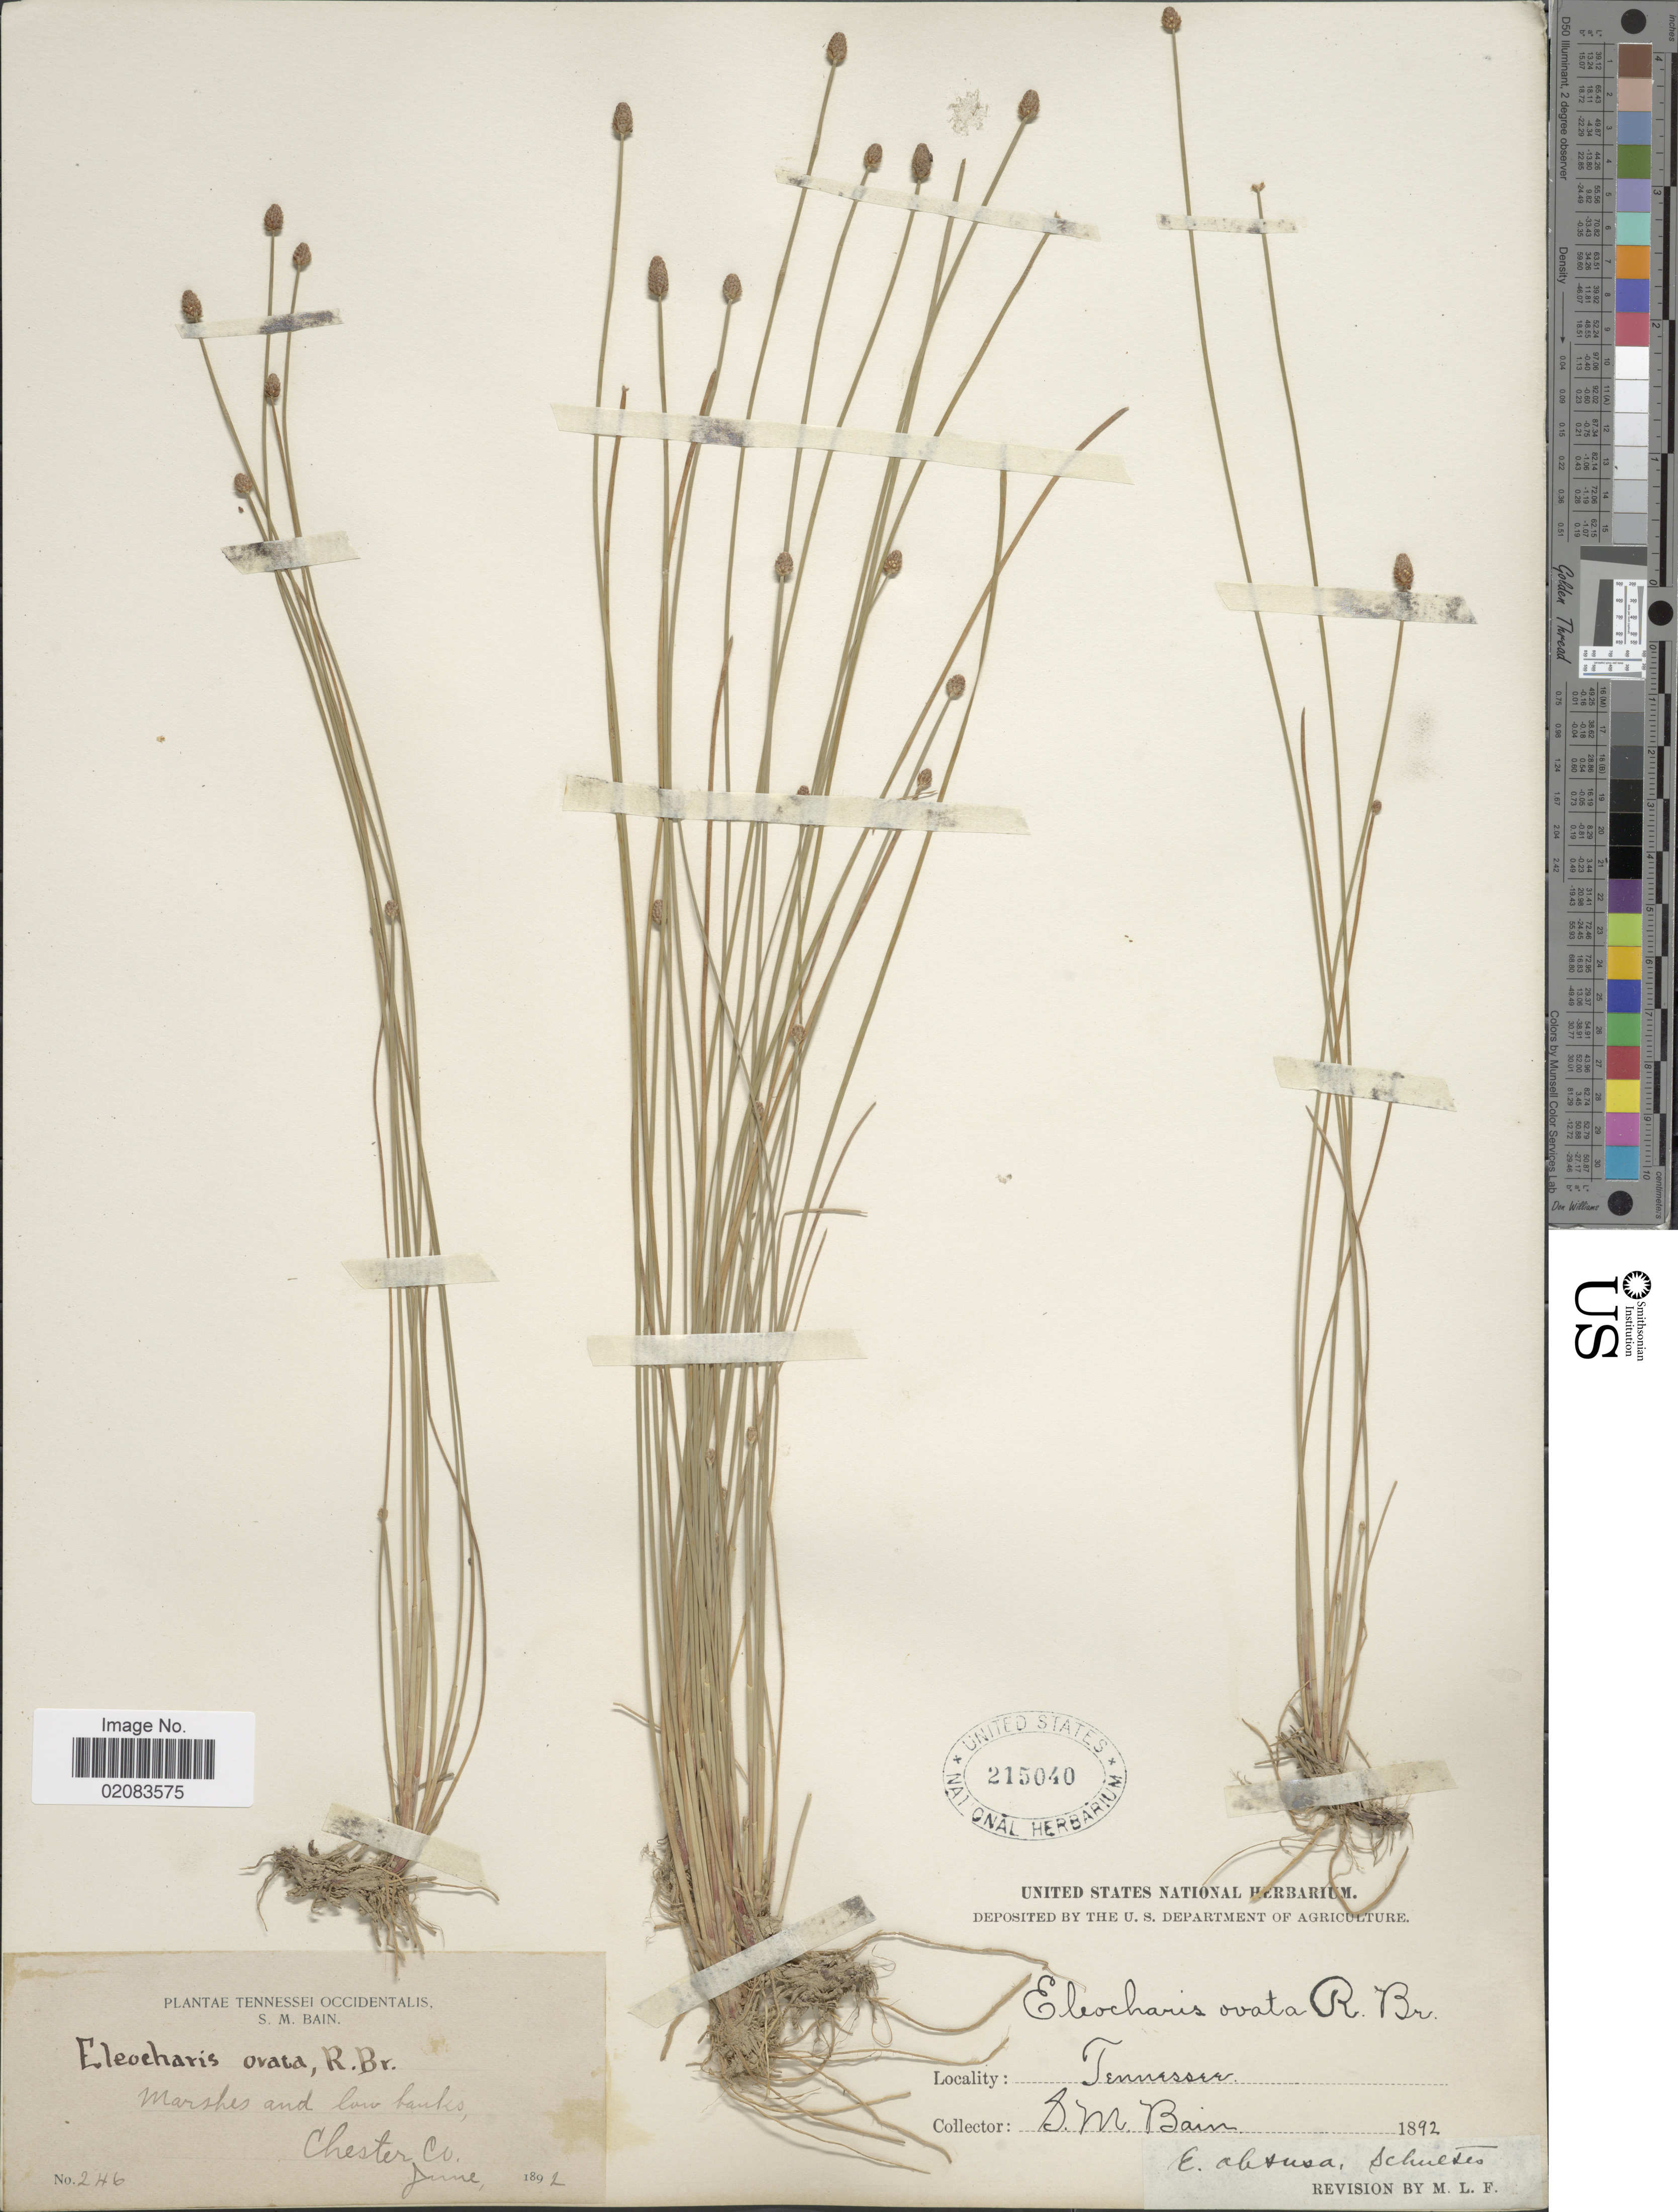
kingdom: Plantae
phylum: Tracheophyta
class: Liliopsida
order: Poales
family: Cyperaceae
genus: Eleocharis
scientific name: Eleocharis obtusa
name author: (Willd.) Schult.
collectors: S. M. Bain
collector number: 246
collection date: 1892-06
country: United States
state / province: Tennessee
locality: Tennessei Occidentalis, Marshes and low banks, Chester Co.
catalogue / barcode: US 215040